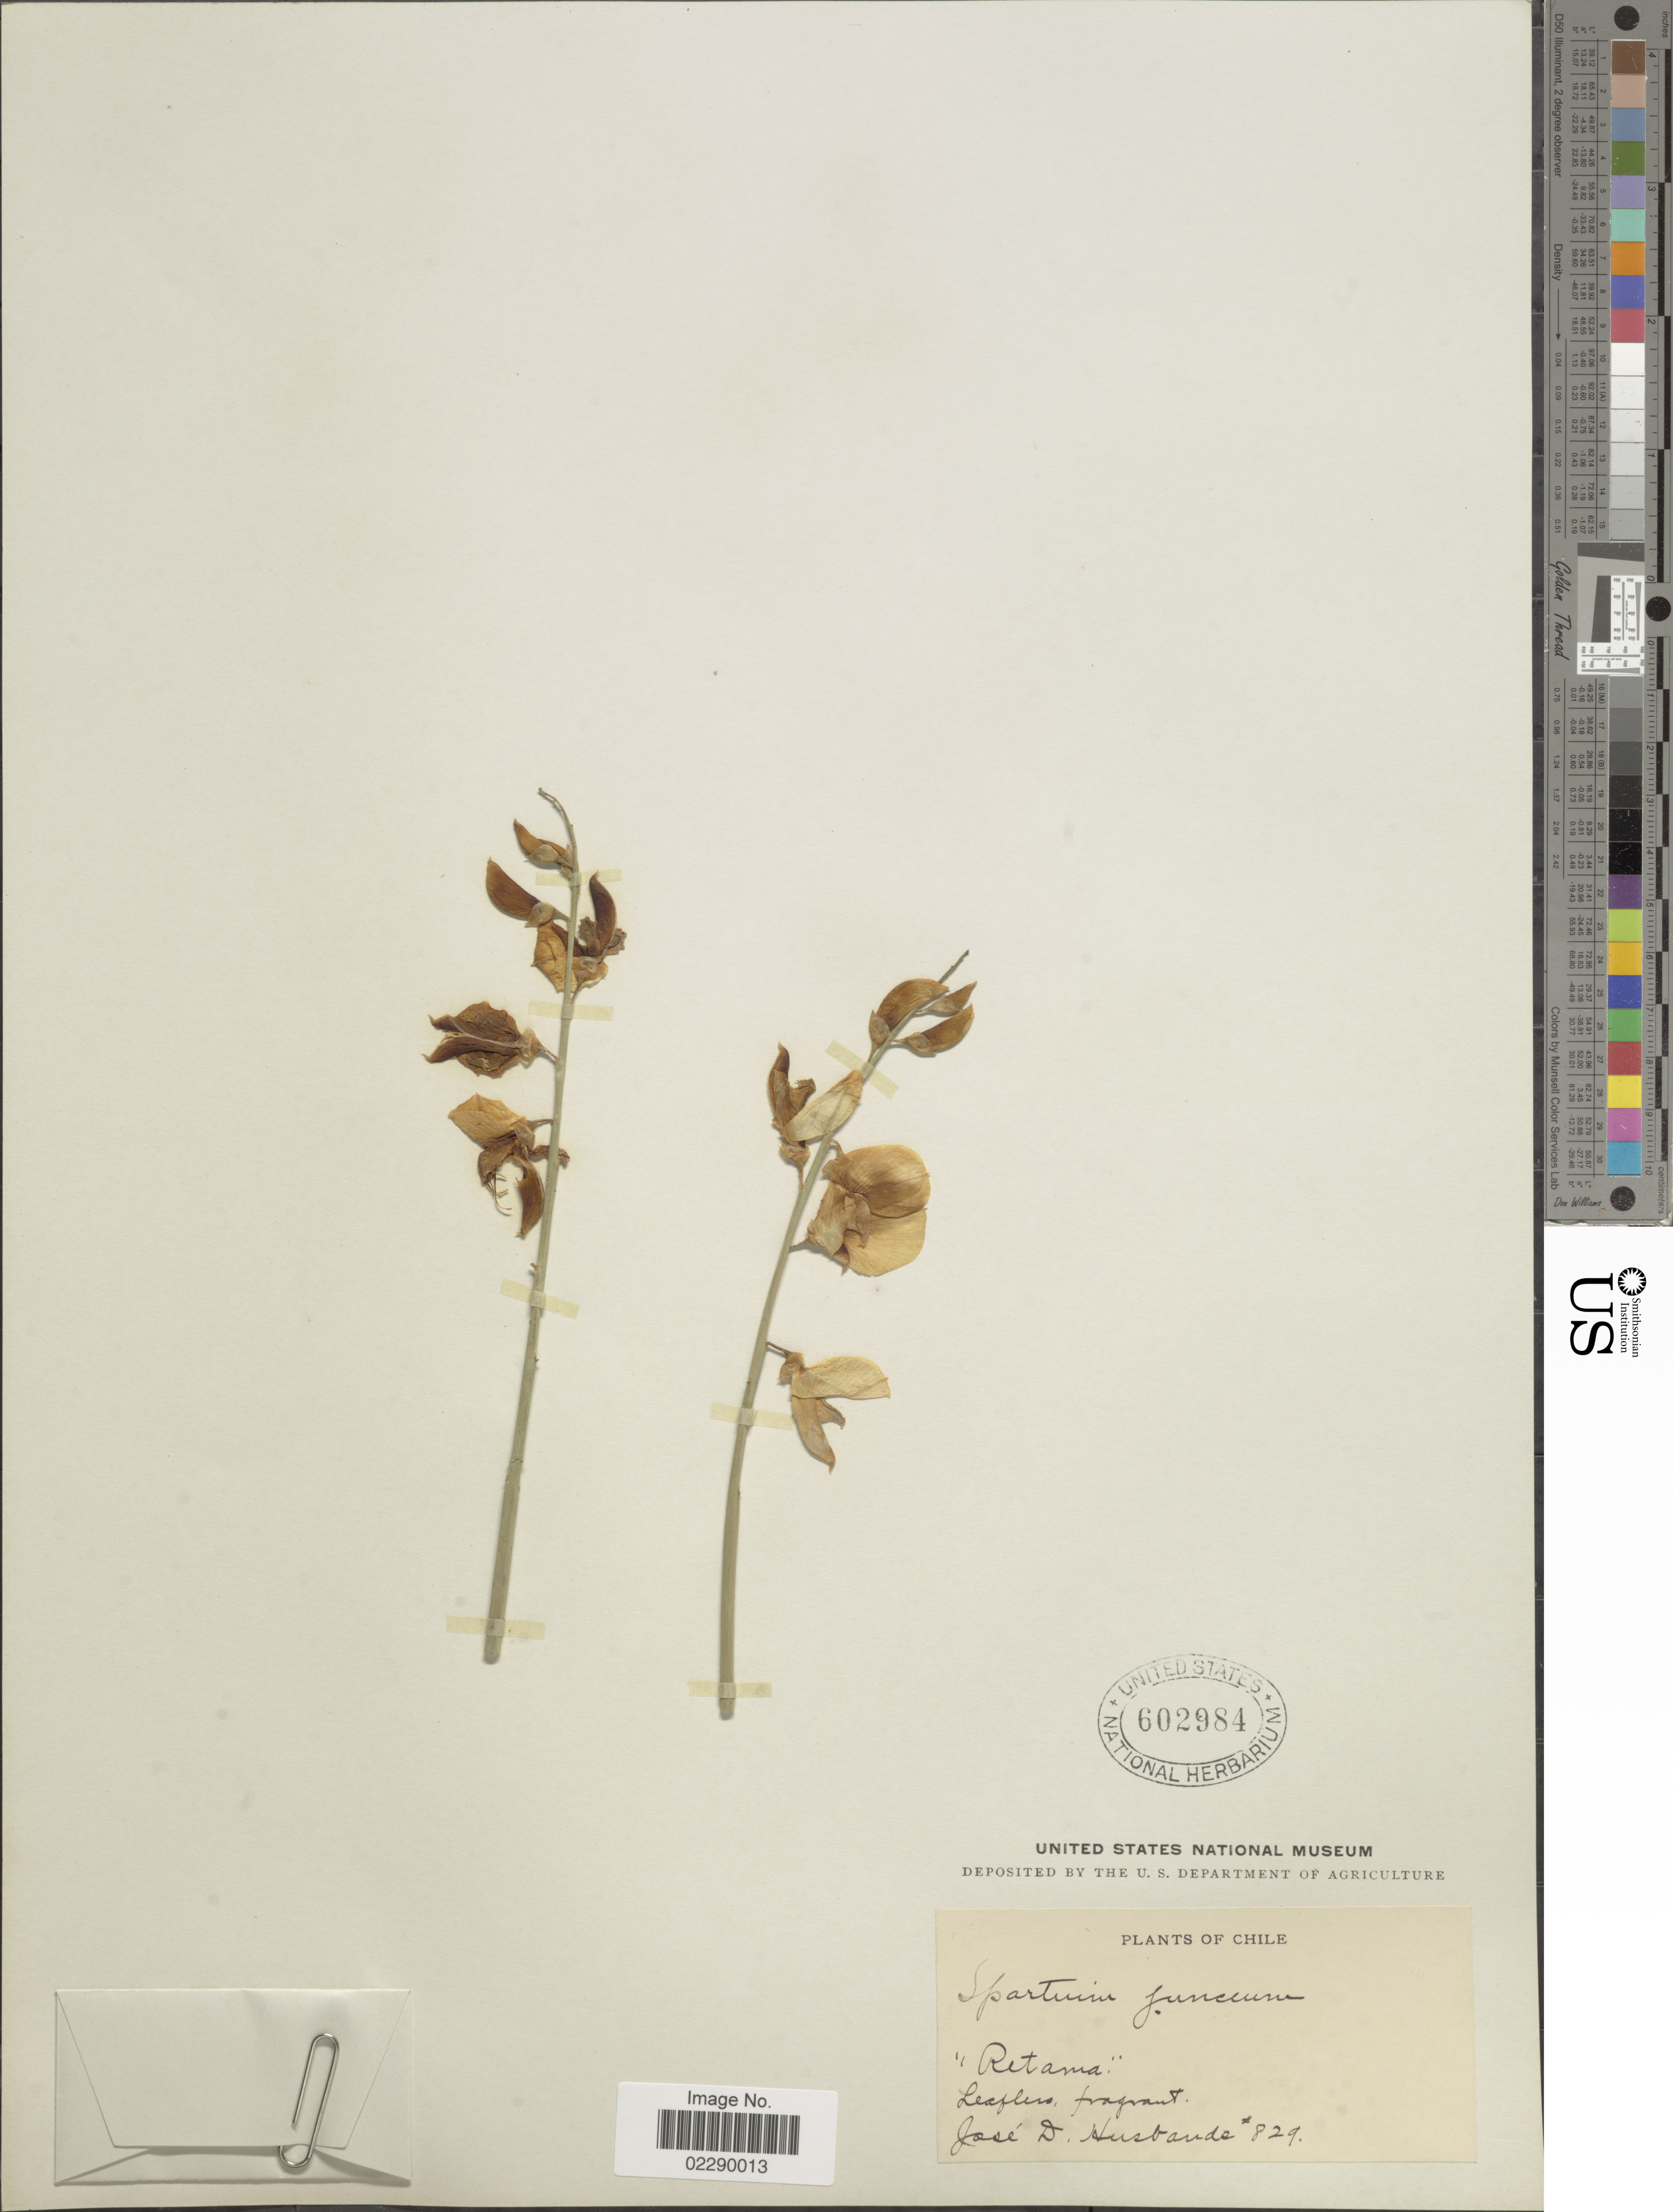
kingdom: Plantae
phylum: Tracheophyta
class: Magnoliopsida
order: Fabales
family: Fabaceae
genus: Spartium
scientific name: Spartium junceum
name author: L.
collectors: J. Husbands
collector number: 829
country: Chile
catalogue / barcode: US 602984